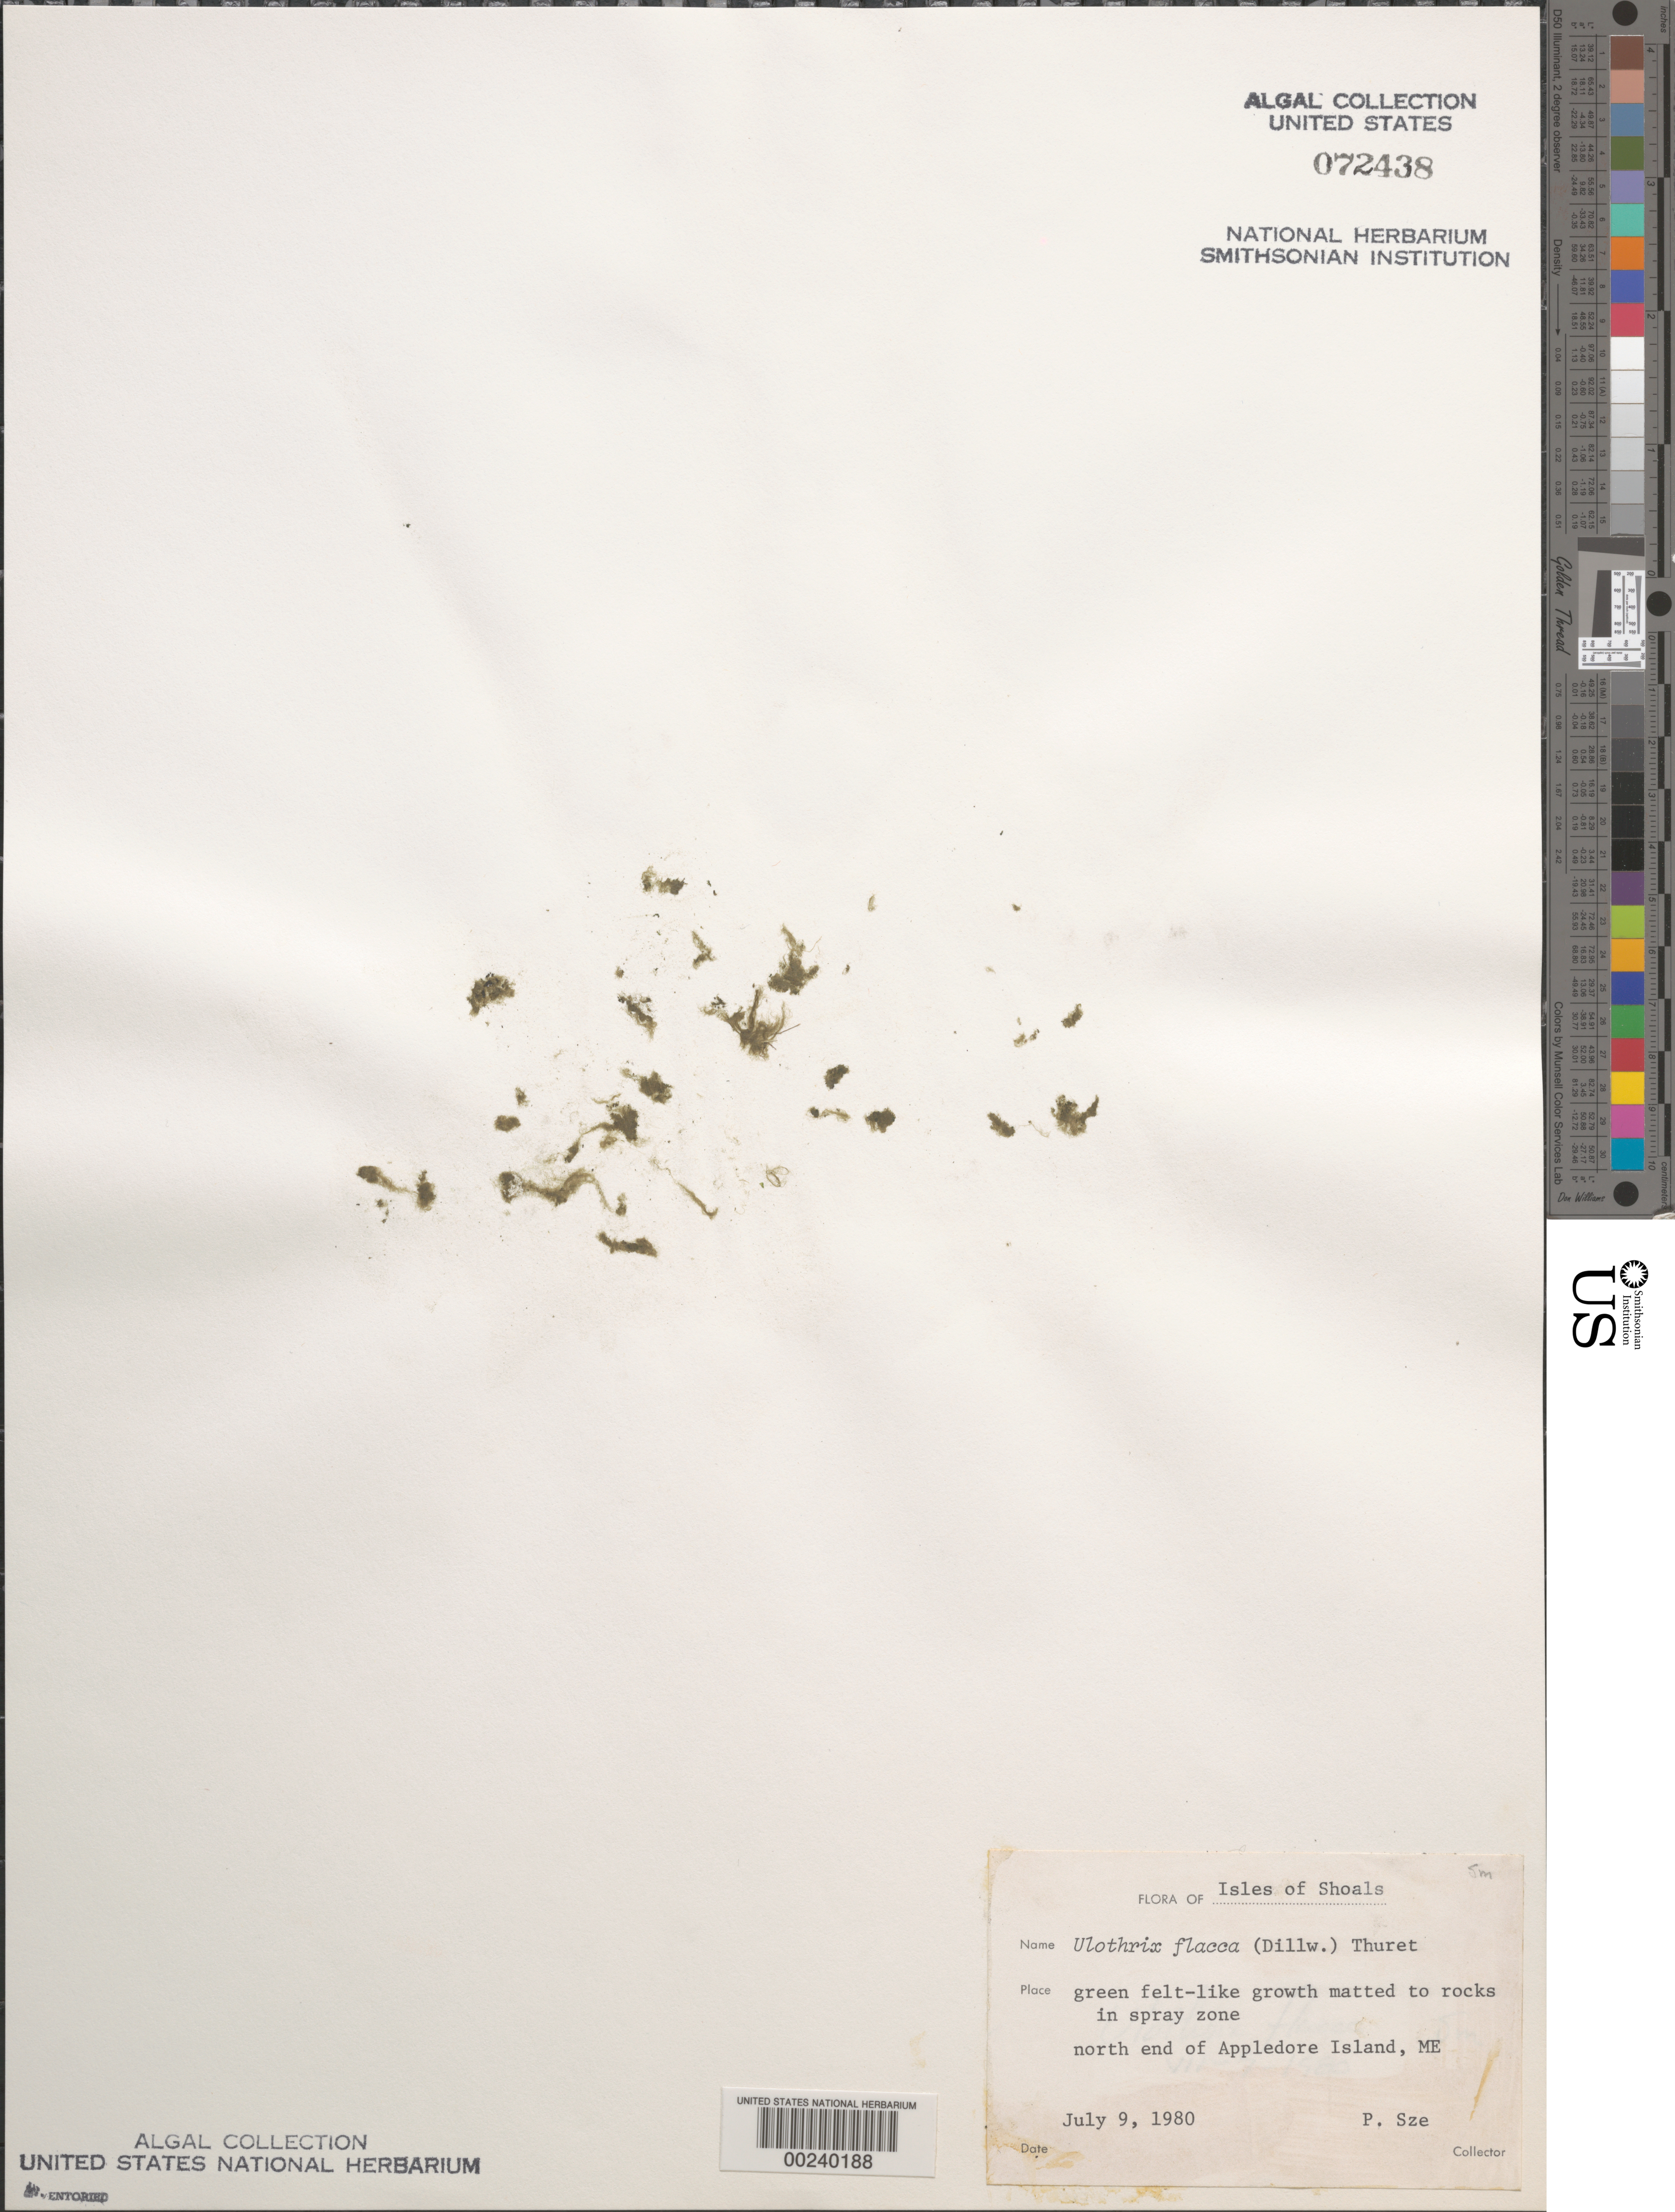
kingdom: Plantae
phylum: Chlorophyta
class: Ulvophyceae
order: Ulotrichales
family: Ulotrichaceae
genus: Ulothrix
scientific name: Ulothrix flacca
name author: (Dillwyn) Thur. in Le Jol.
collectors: P. Sze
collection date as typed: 09 Jul 1980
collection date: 1980-07-09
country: United States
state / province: Maine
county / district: York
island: Appledore Island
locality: North end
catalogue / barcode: US 72438